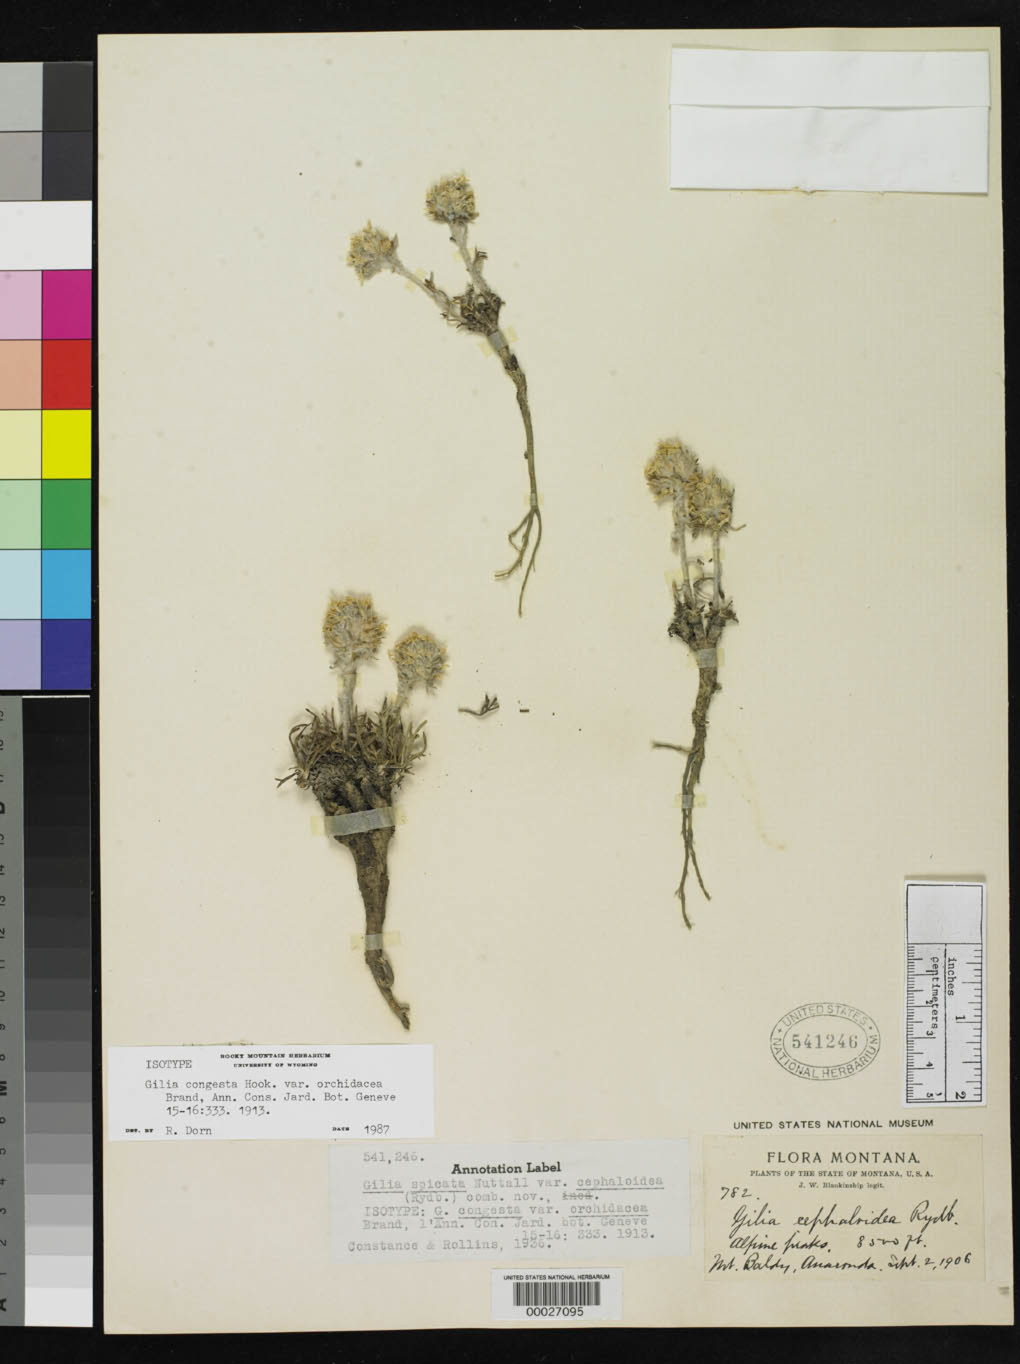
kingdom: Plantae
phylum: Tracheophyta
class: Magnoliopsida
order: Ericales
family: Polemoniaceae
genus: Gilia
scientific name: Gilia congesta var. orchidacea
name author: Brand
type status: Lectotype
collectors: J. W. Blankinship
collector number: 782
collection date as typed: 02 Sep 1906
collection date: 1906-09-02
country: United States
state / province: Montana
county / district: Deer Lodge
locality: Mt. Baldy, Anaconda.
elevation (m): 2591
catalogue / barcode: US 541246